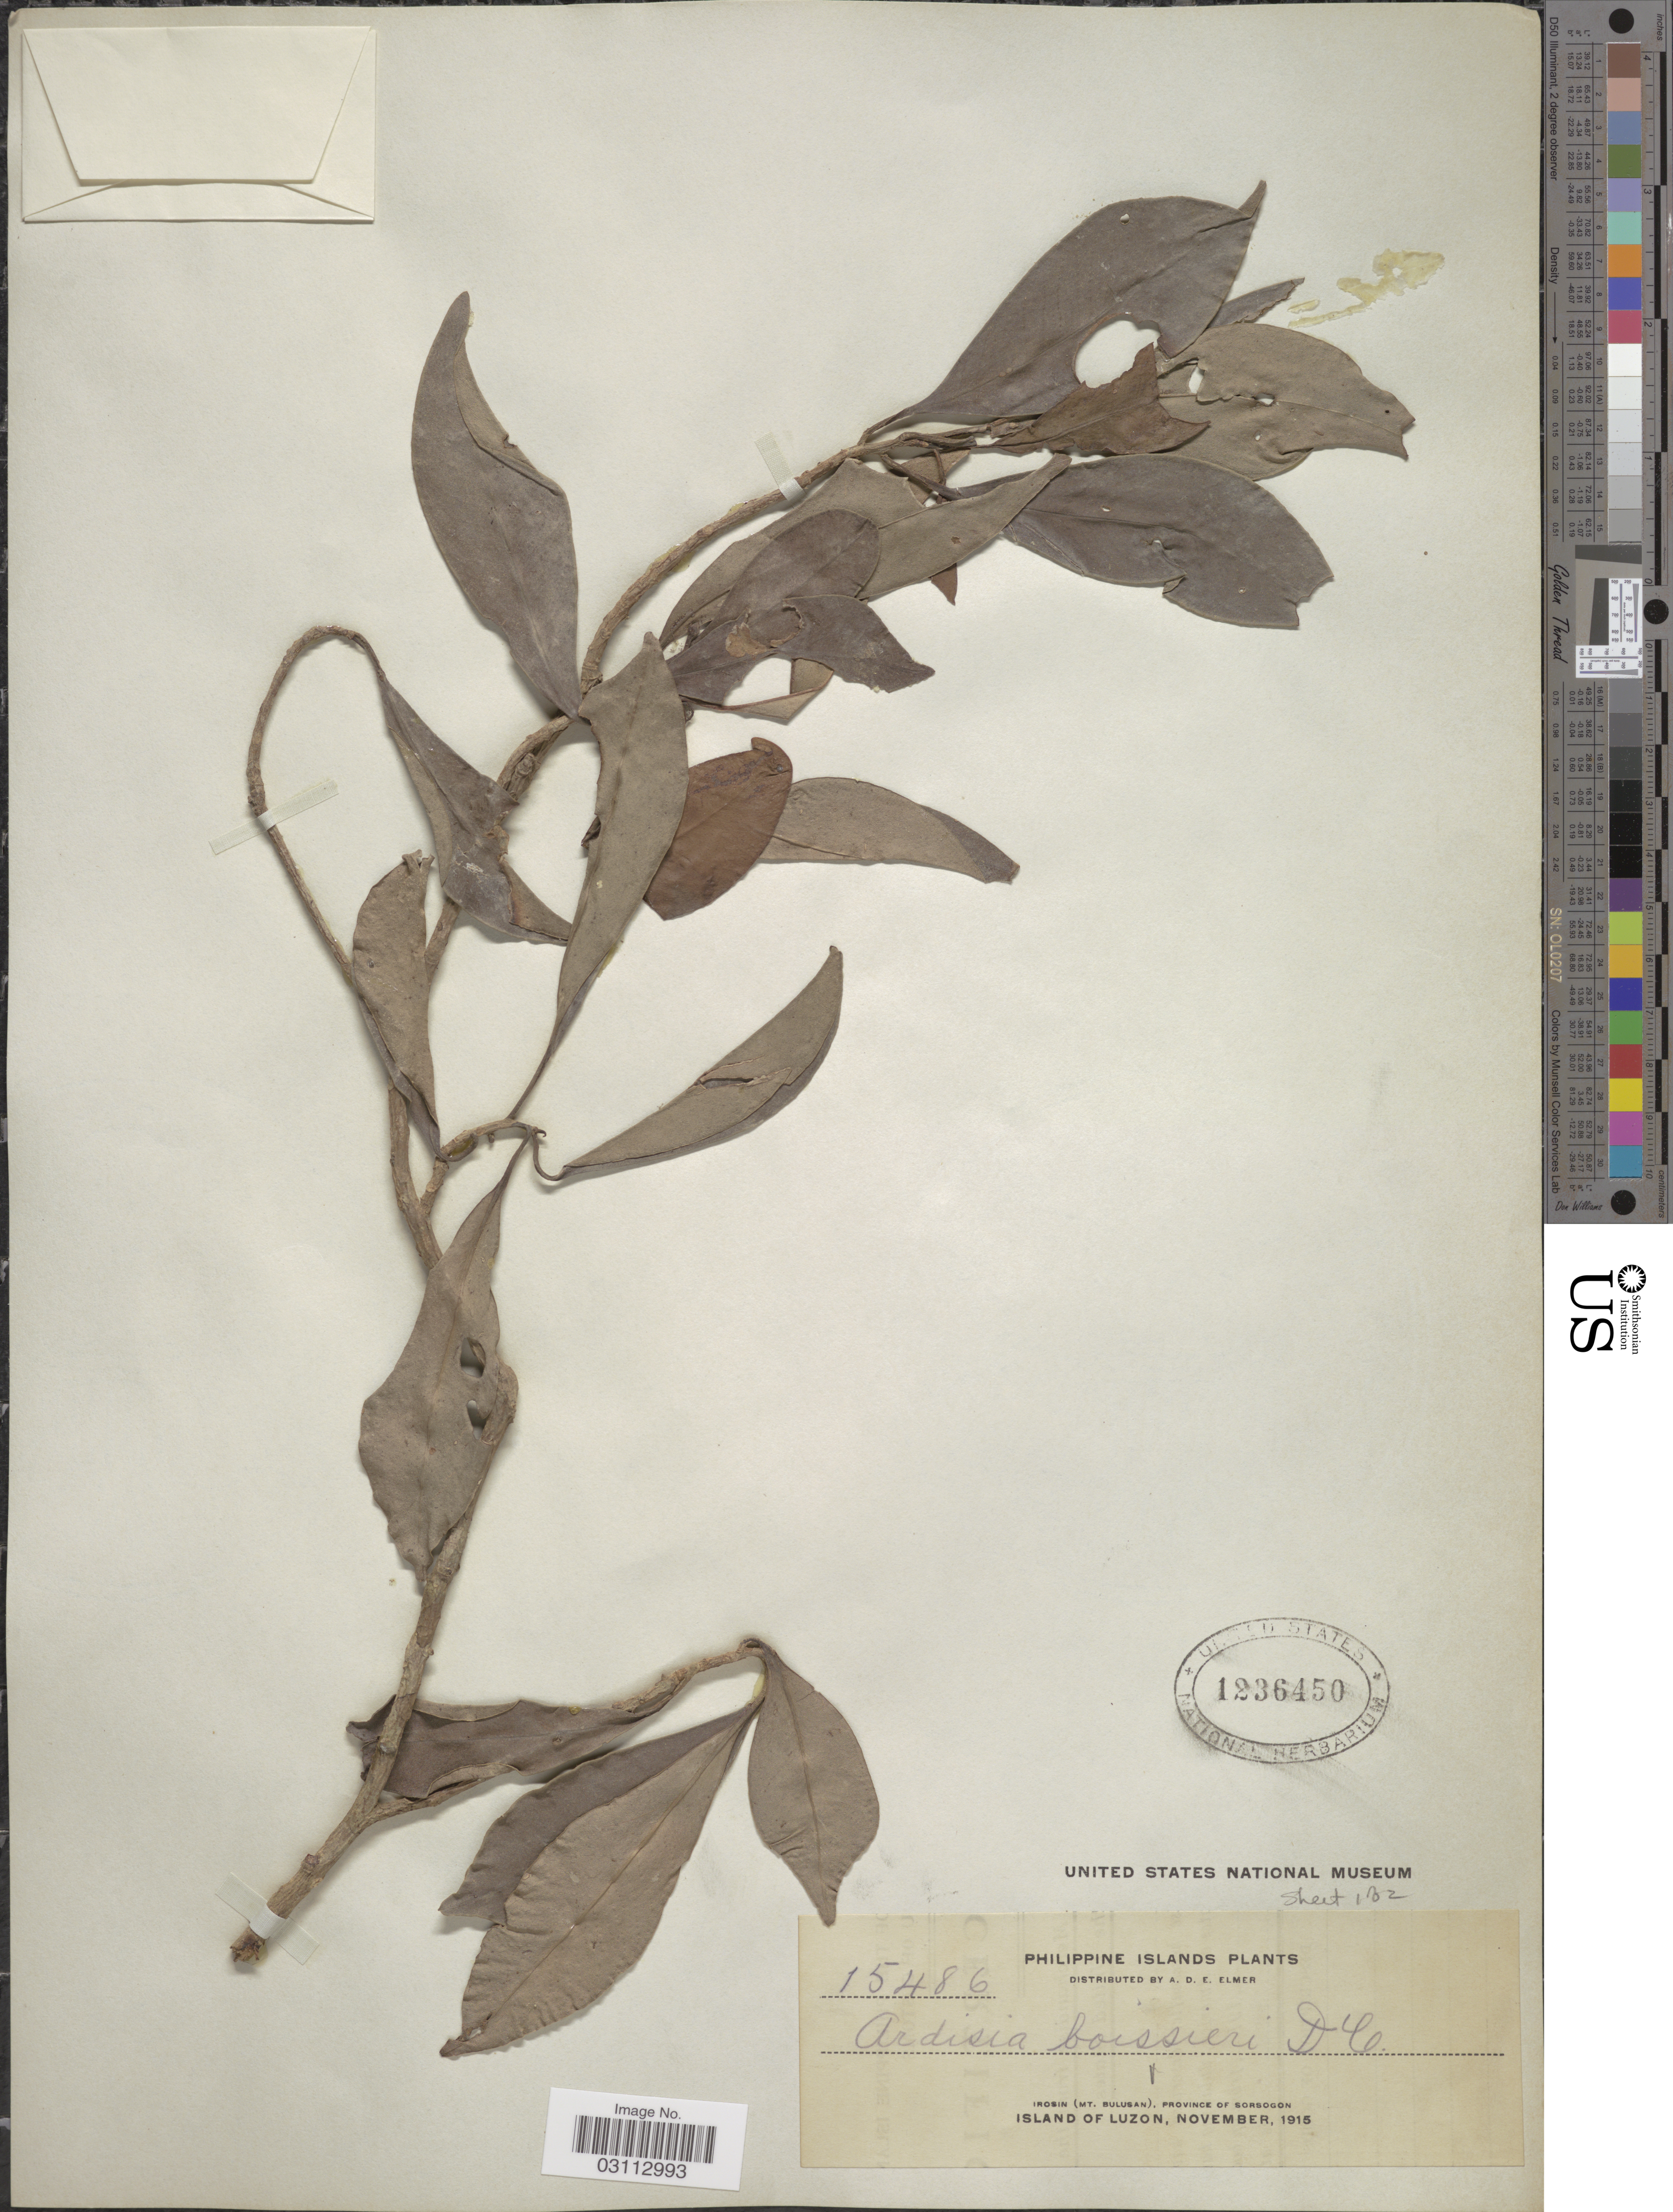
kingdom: Plantae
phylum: Tracheophyta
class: Magnoliopsida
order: Ericales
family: Primulaceae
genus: Ardisia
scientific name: Ardisia squamulosa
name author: C. Presl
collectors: A. D. E. Elmer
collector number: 15486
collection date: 1915-11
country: Philippines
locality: Irosin (Mt. Bulusan), province of Sorsogon. Island of Luzon.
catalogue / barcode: US 1236450